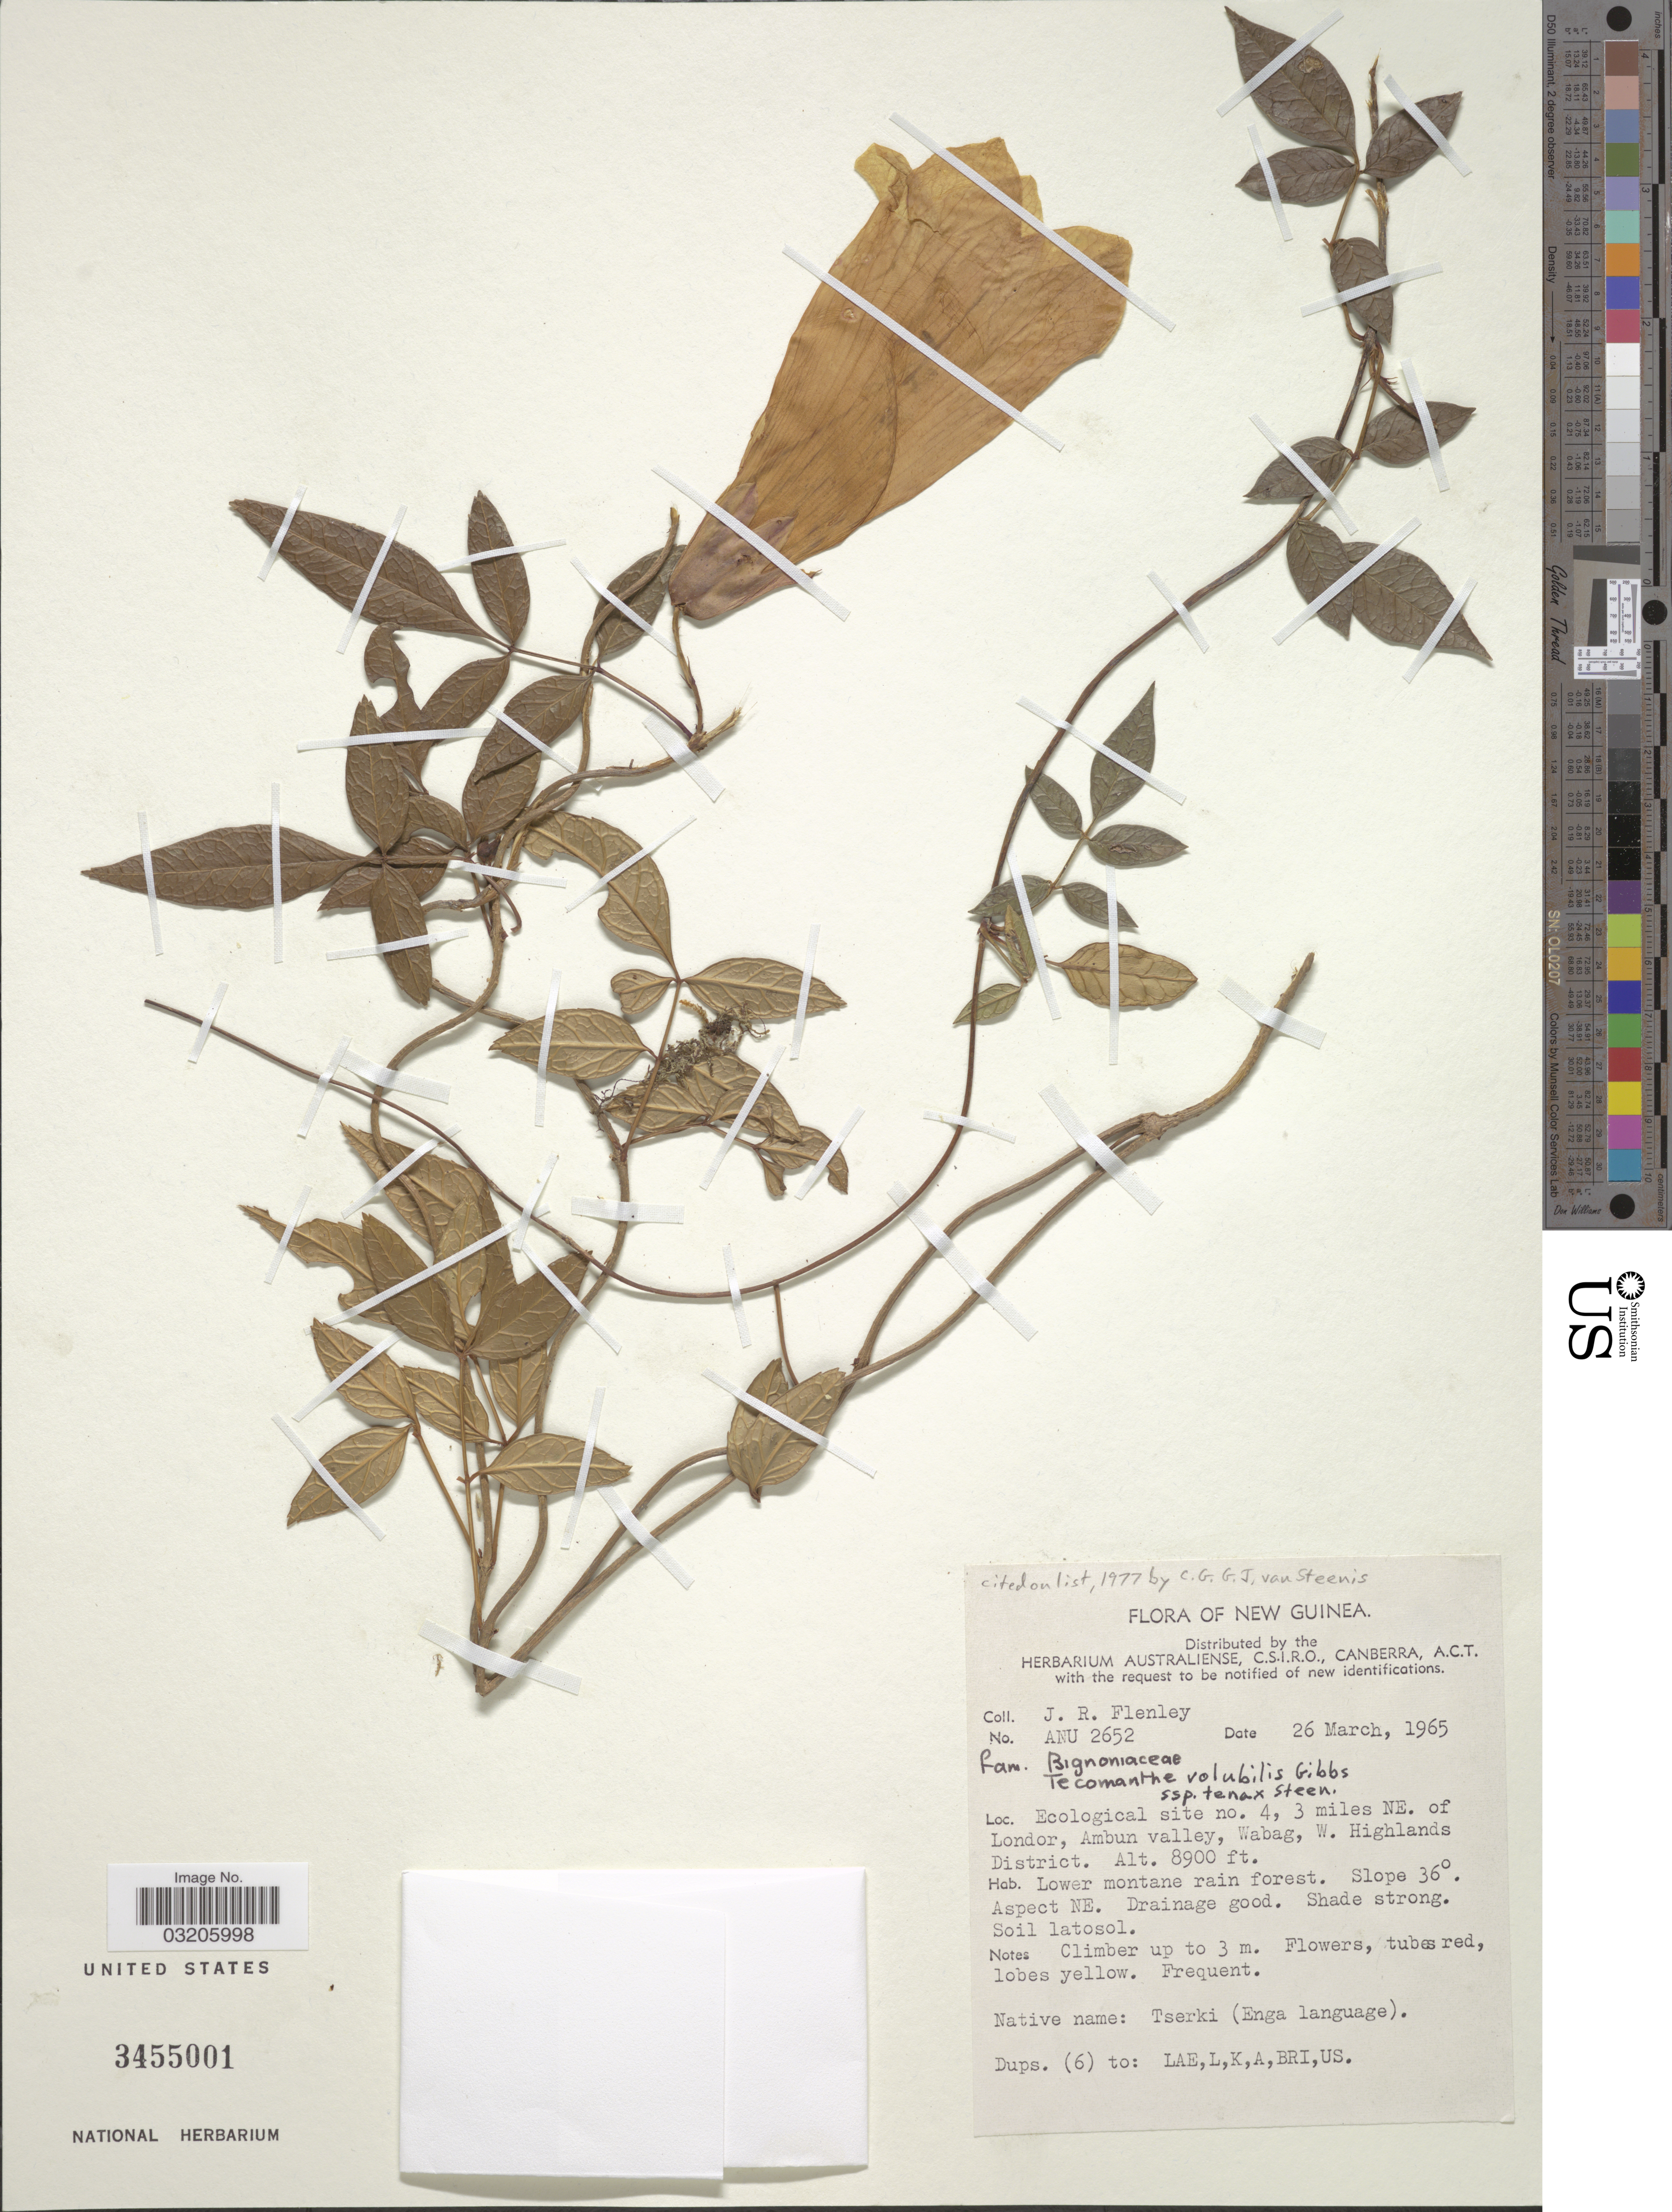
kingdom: Plantae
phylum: Tracheophyta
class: Magnoliopsida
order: Lamiales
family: Bignoniaceae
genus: Tecomanthe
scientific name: Tecomanthe volubilis subsp. tenax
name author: Steenis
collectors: J. Flenley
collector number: ANU2652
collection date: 1965-03-26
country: Papua New Guinea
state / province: Western Highlands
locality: New Guinea. Ecological site no. 4, 3 miles NE. of Londor, Ambun valley, Wabag, W. Highlands District. Lower montane rain forest. Slope 36°. Aspect NE.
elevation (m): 2713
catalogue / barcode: US 3455001